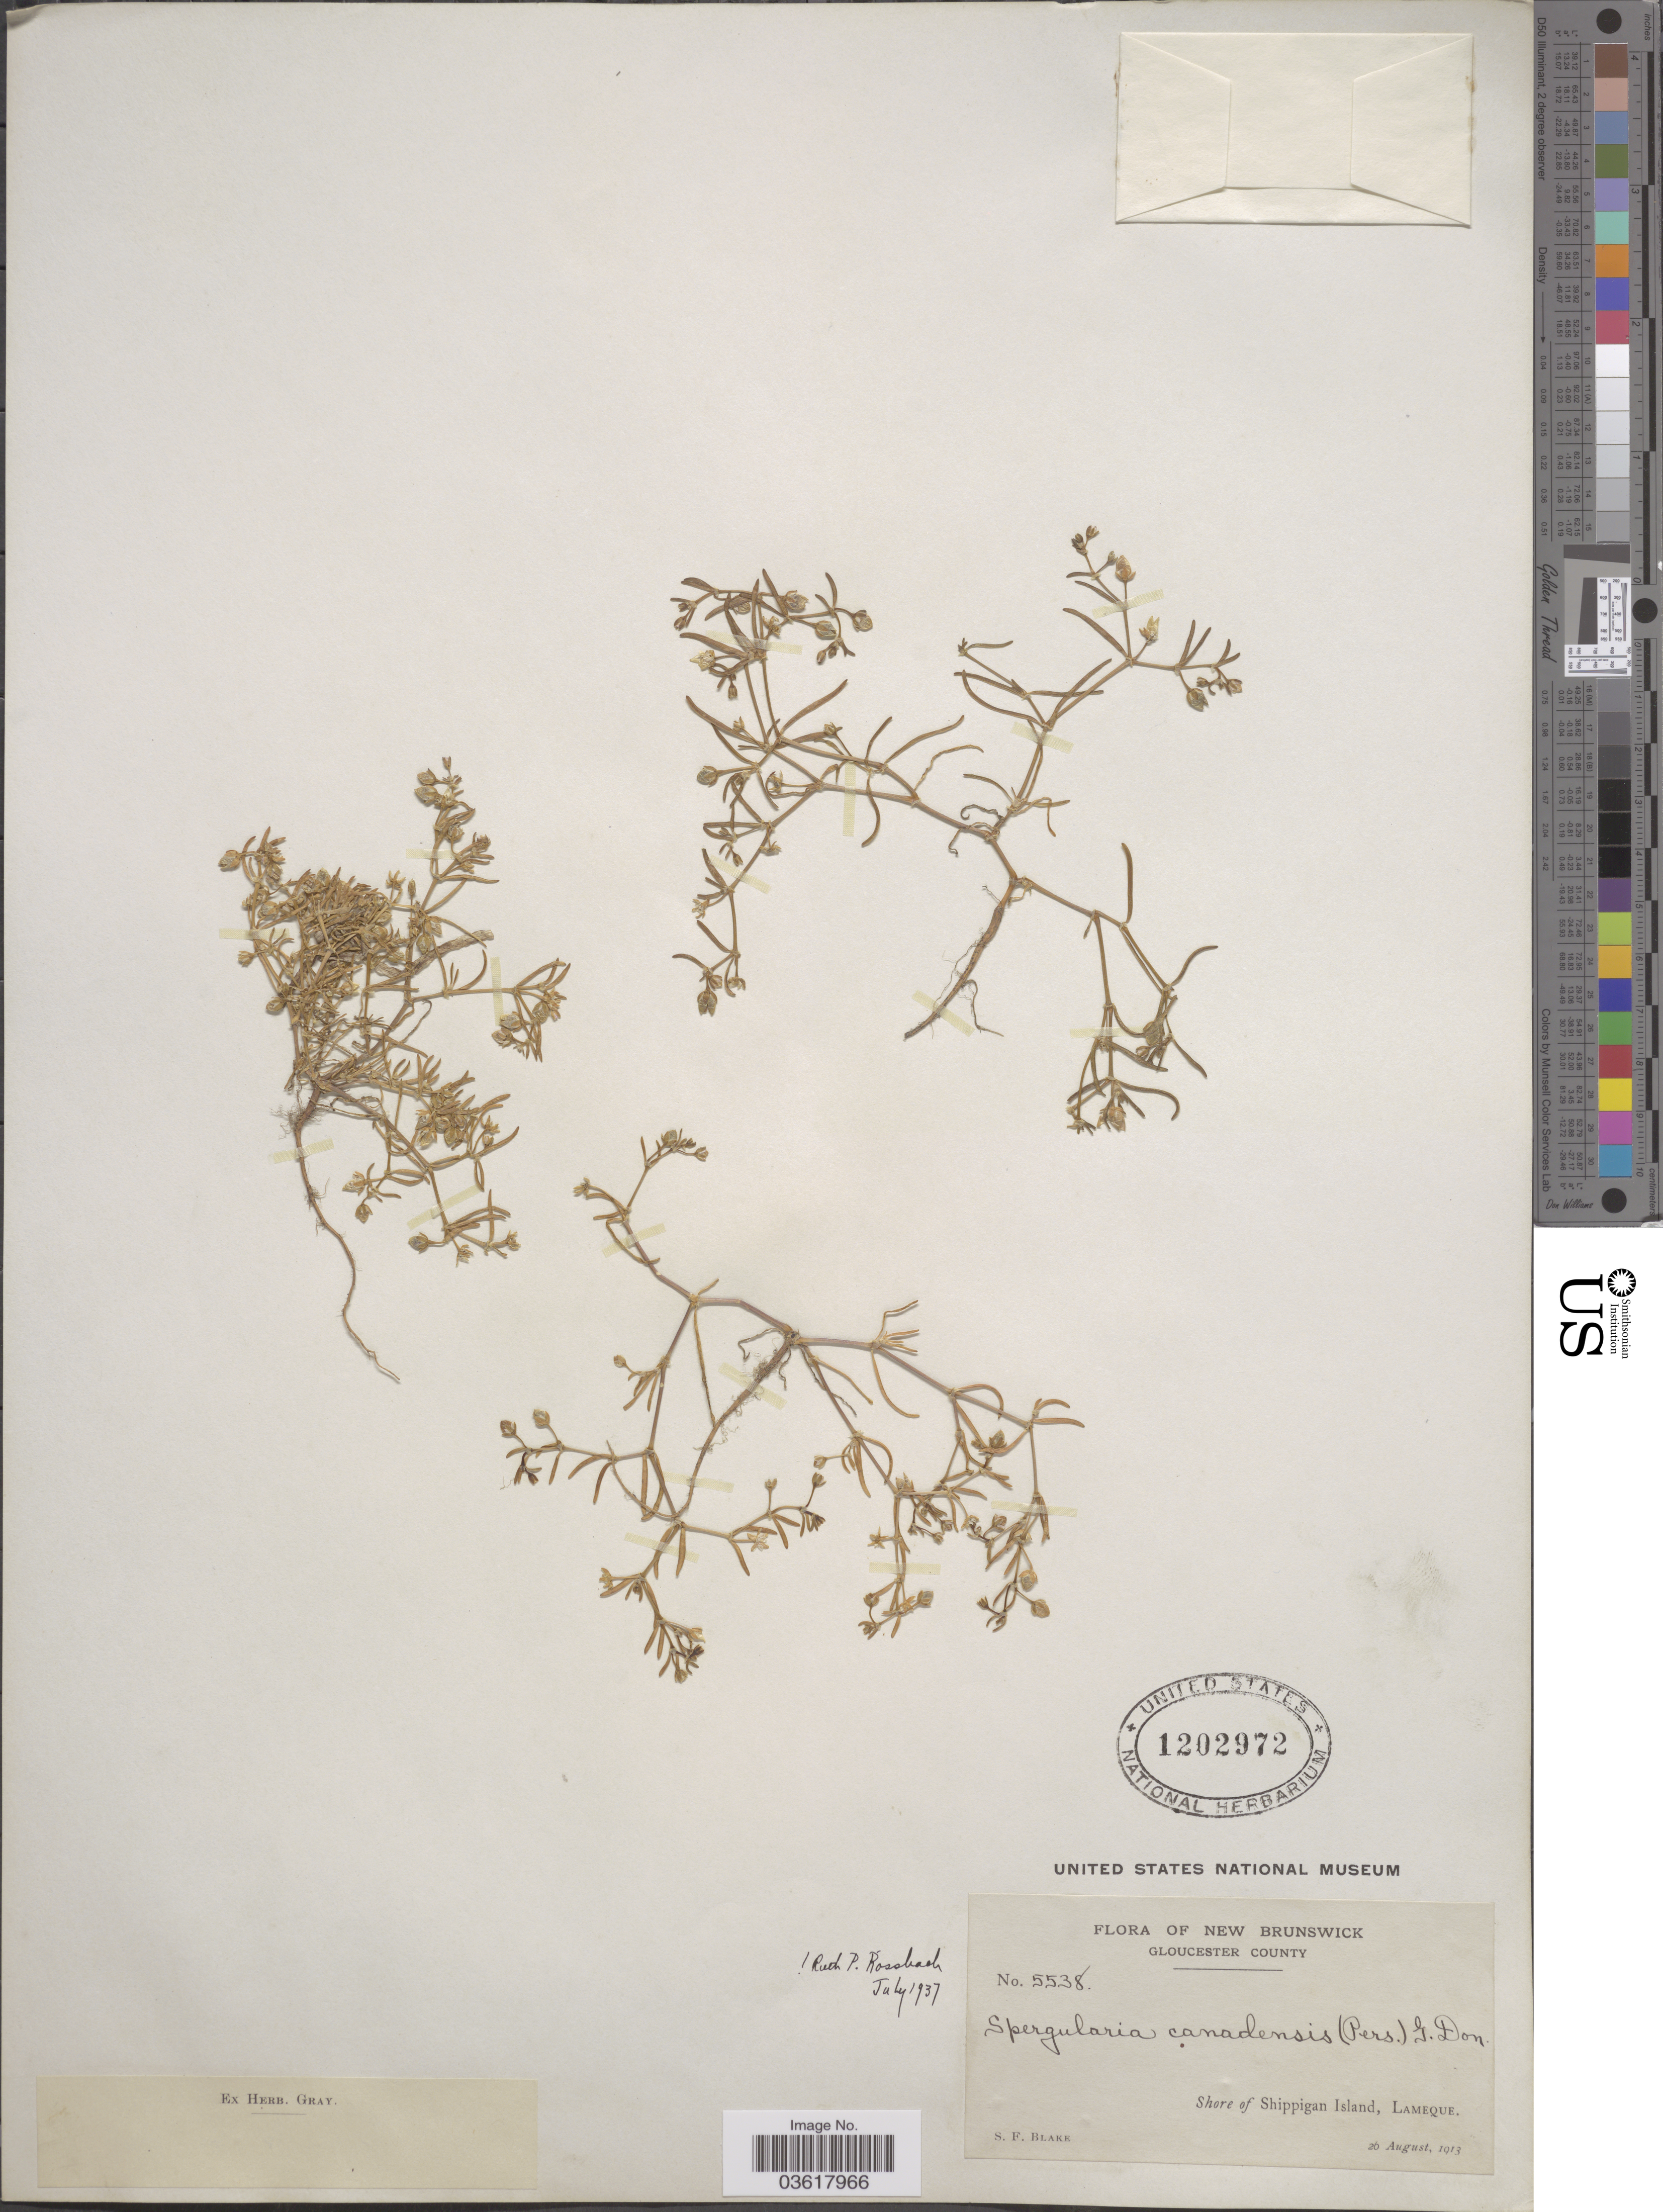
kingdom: Plantae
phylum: Tracheophyta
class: Magnoliopsida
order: Caryophyllales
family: Caryophyllaceae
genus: Spergularia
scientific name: Spergularia canadensis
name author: (Pers.) G. Don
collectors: S. Blake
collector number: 5538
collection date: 1913-08-26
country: Canada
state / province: New Brunswick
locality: Gloucester County. Shore of Shippigan Island, Lameque.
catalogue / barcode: US 1202972